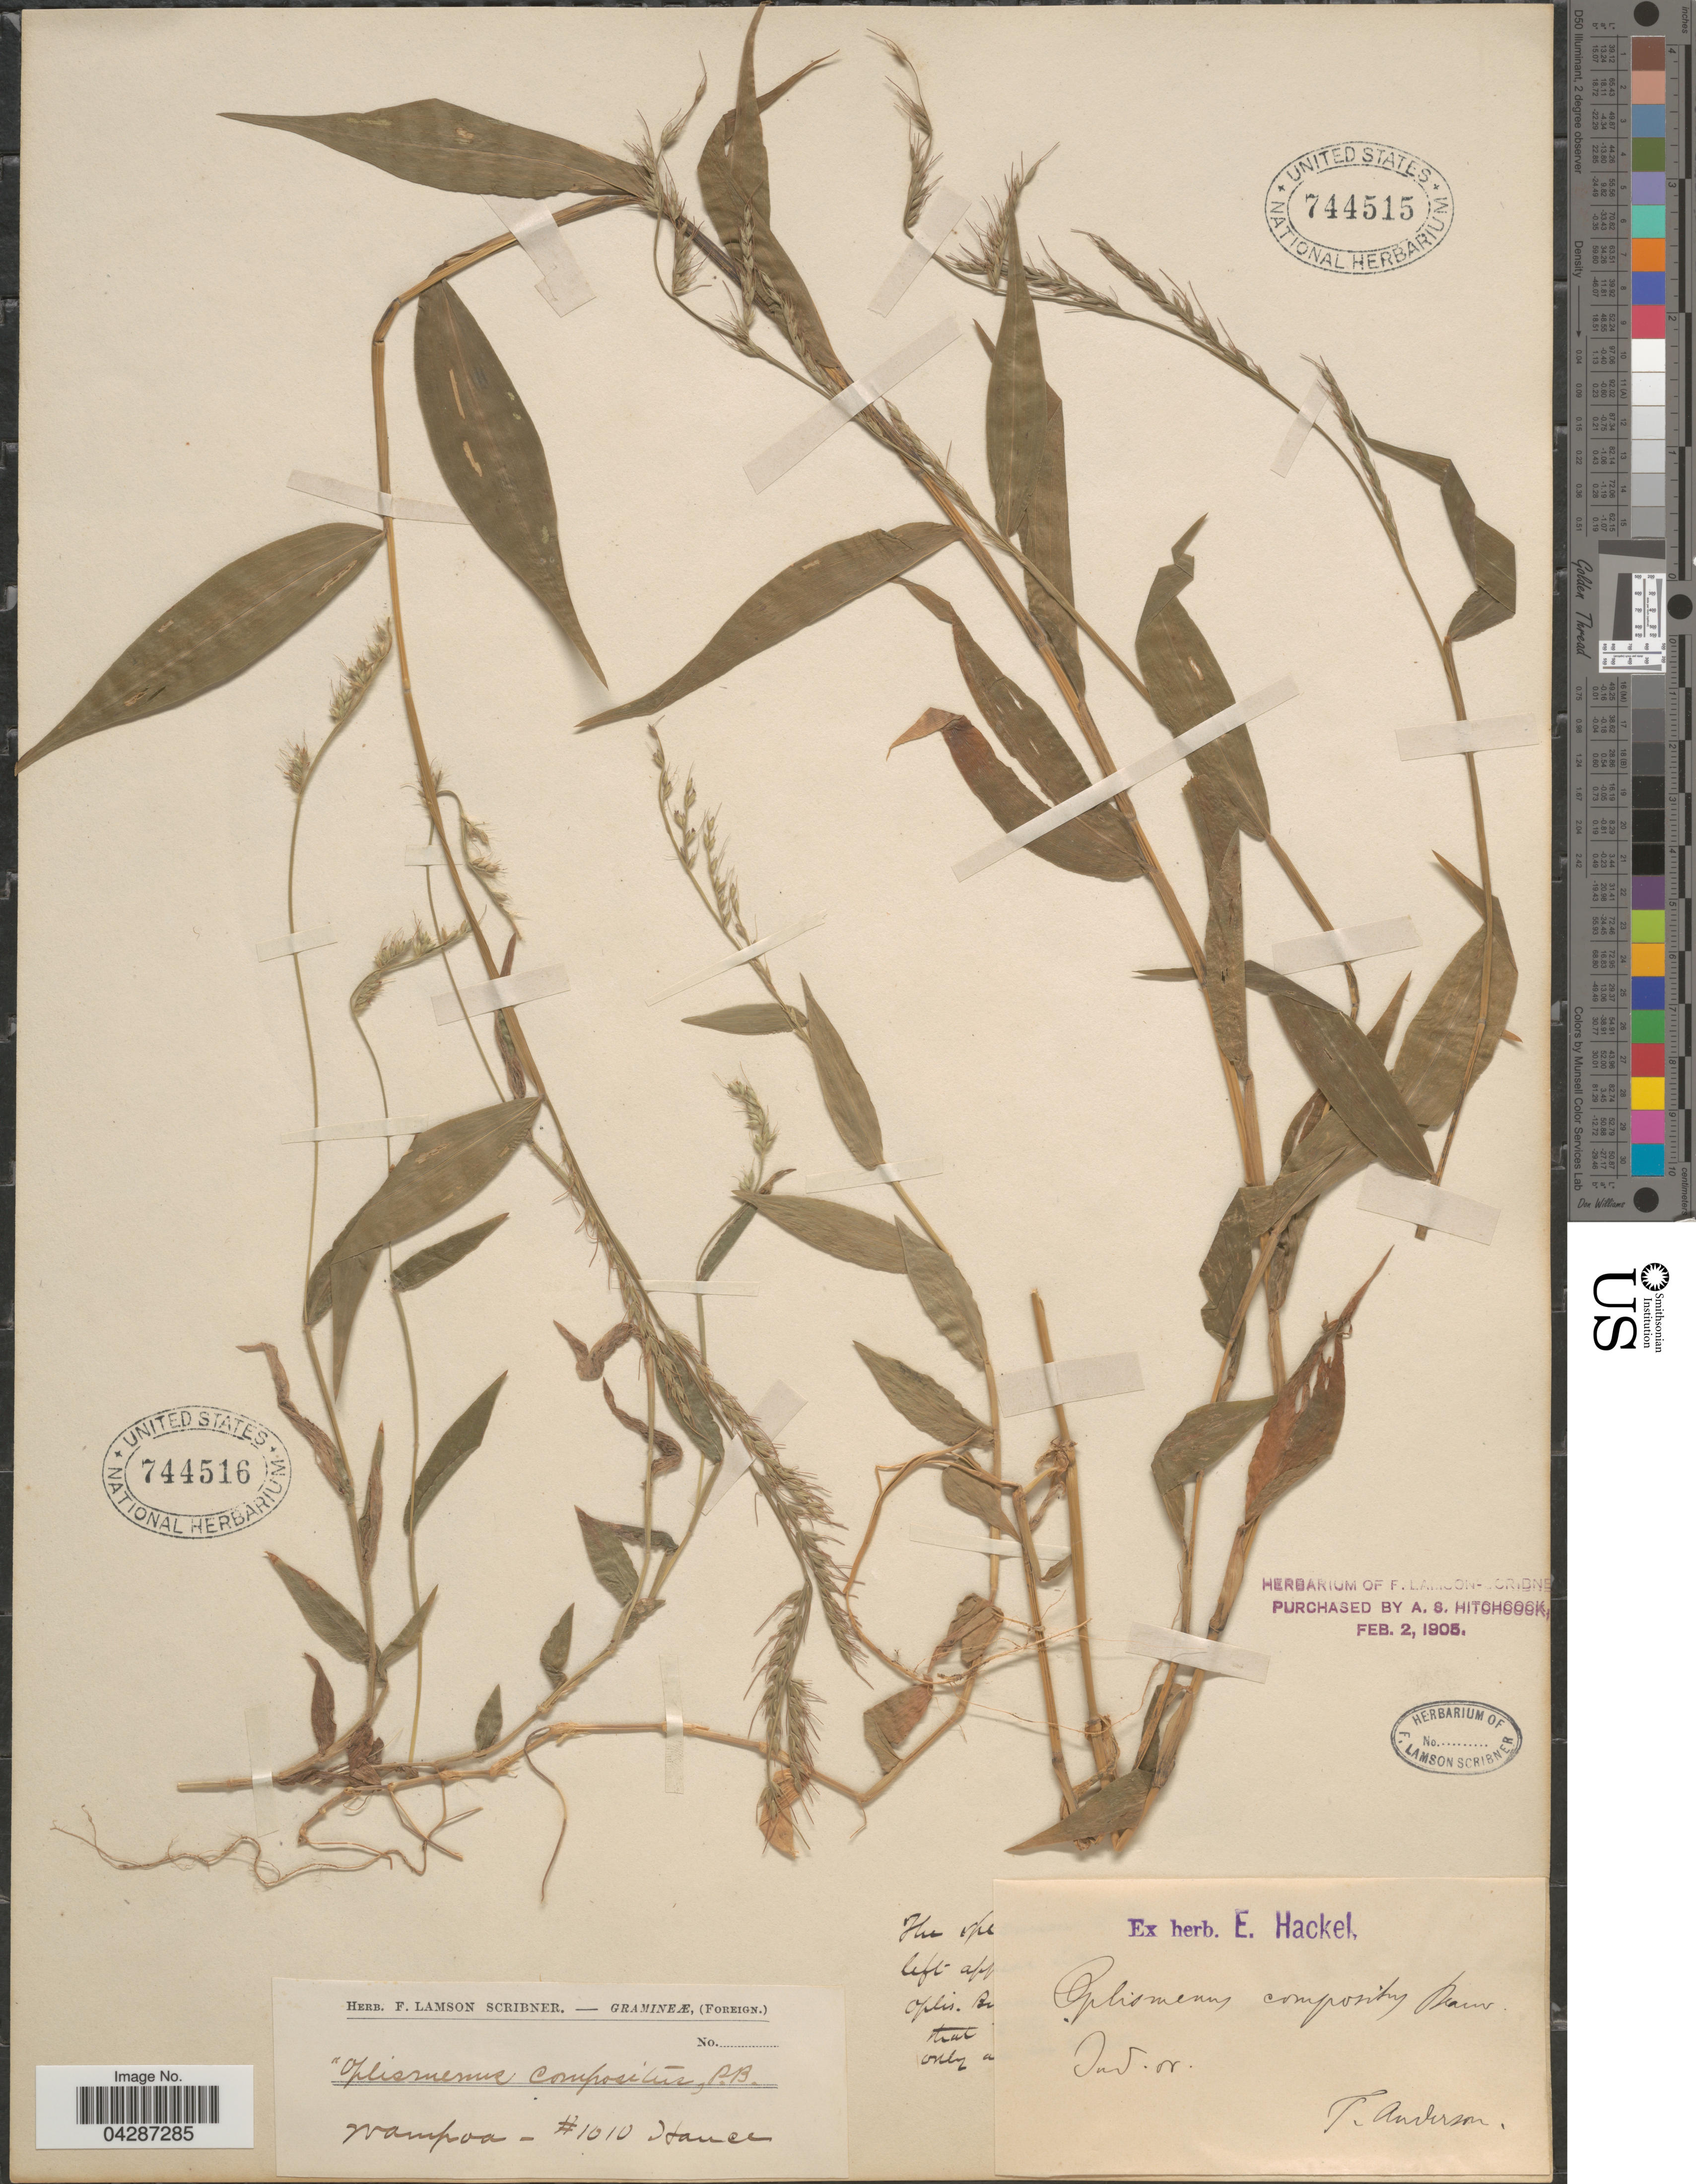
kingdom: Plantae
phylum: Tracheophyta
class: Liliopsida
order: Poales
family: Poaceae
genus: Oplismenus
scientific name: Oplismenus compositus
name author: (L.) P. Beauv.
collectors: T. Anderson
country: India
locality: Ind. or.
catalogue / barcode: US 744515